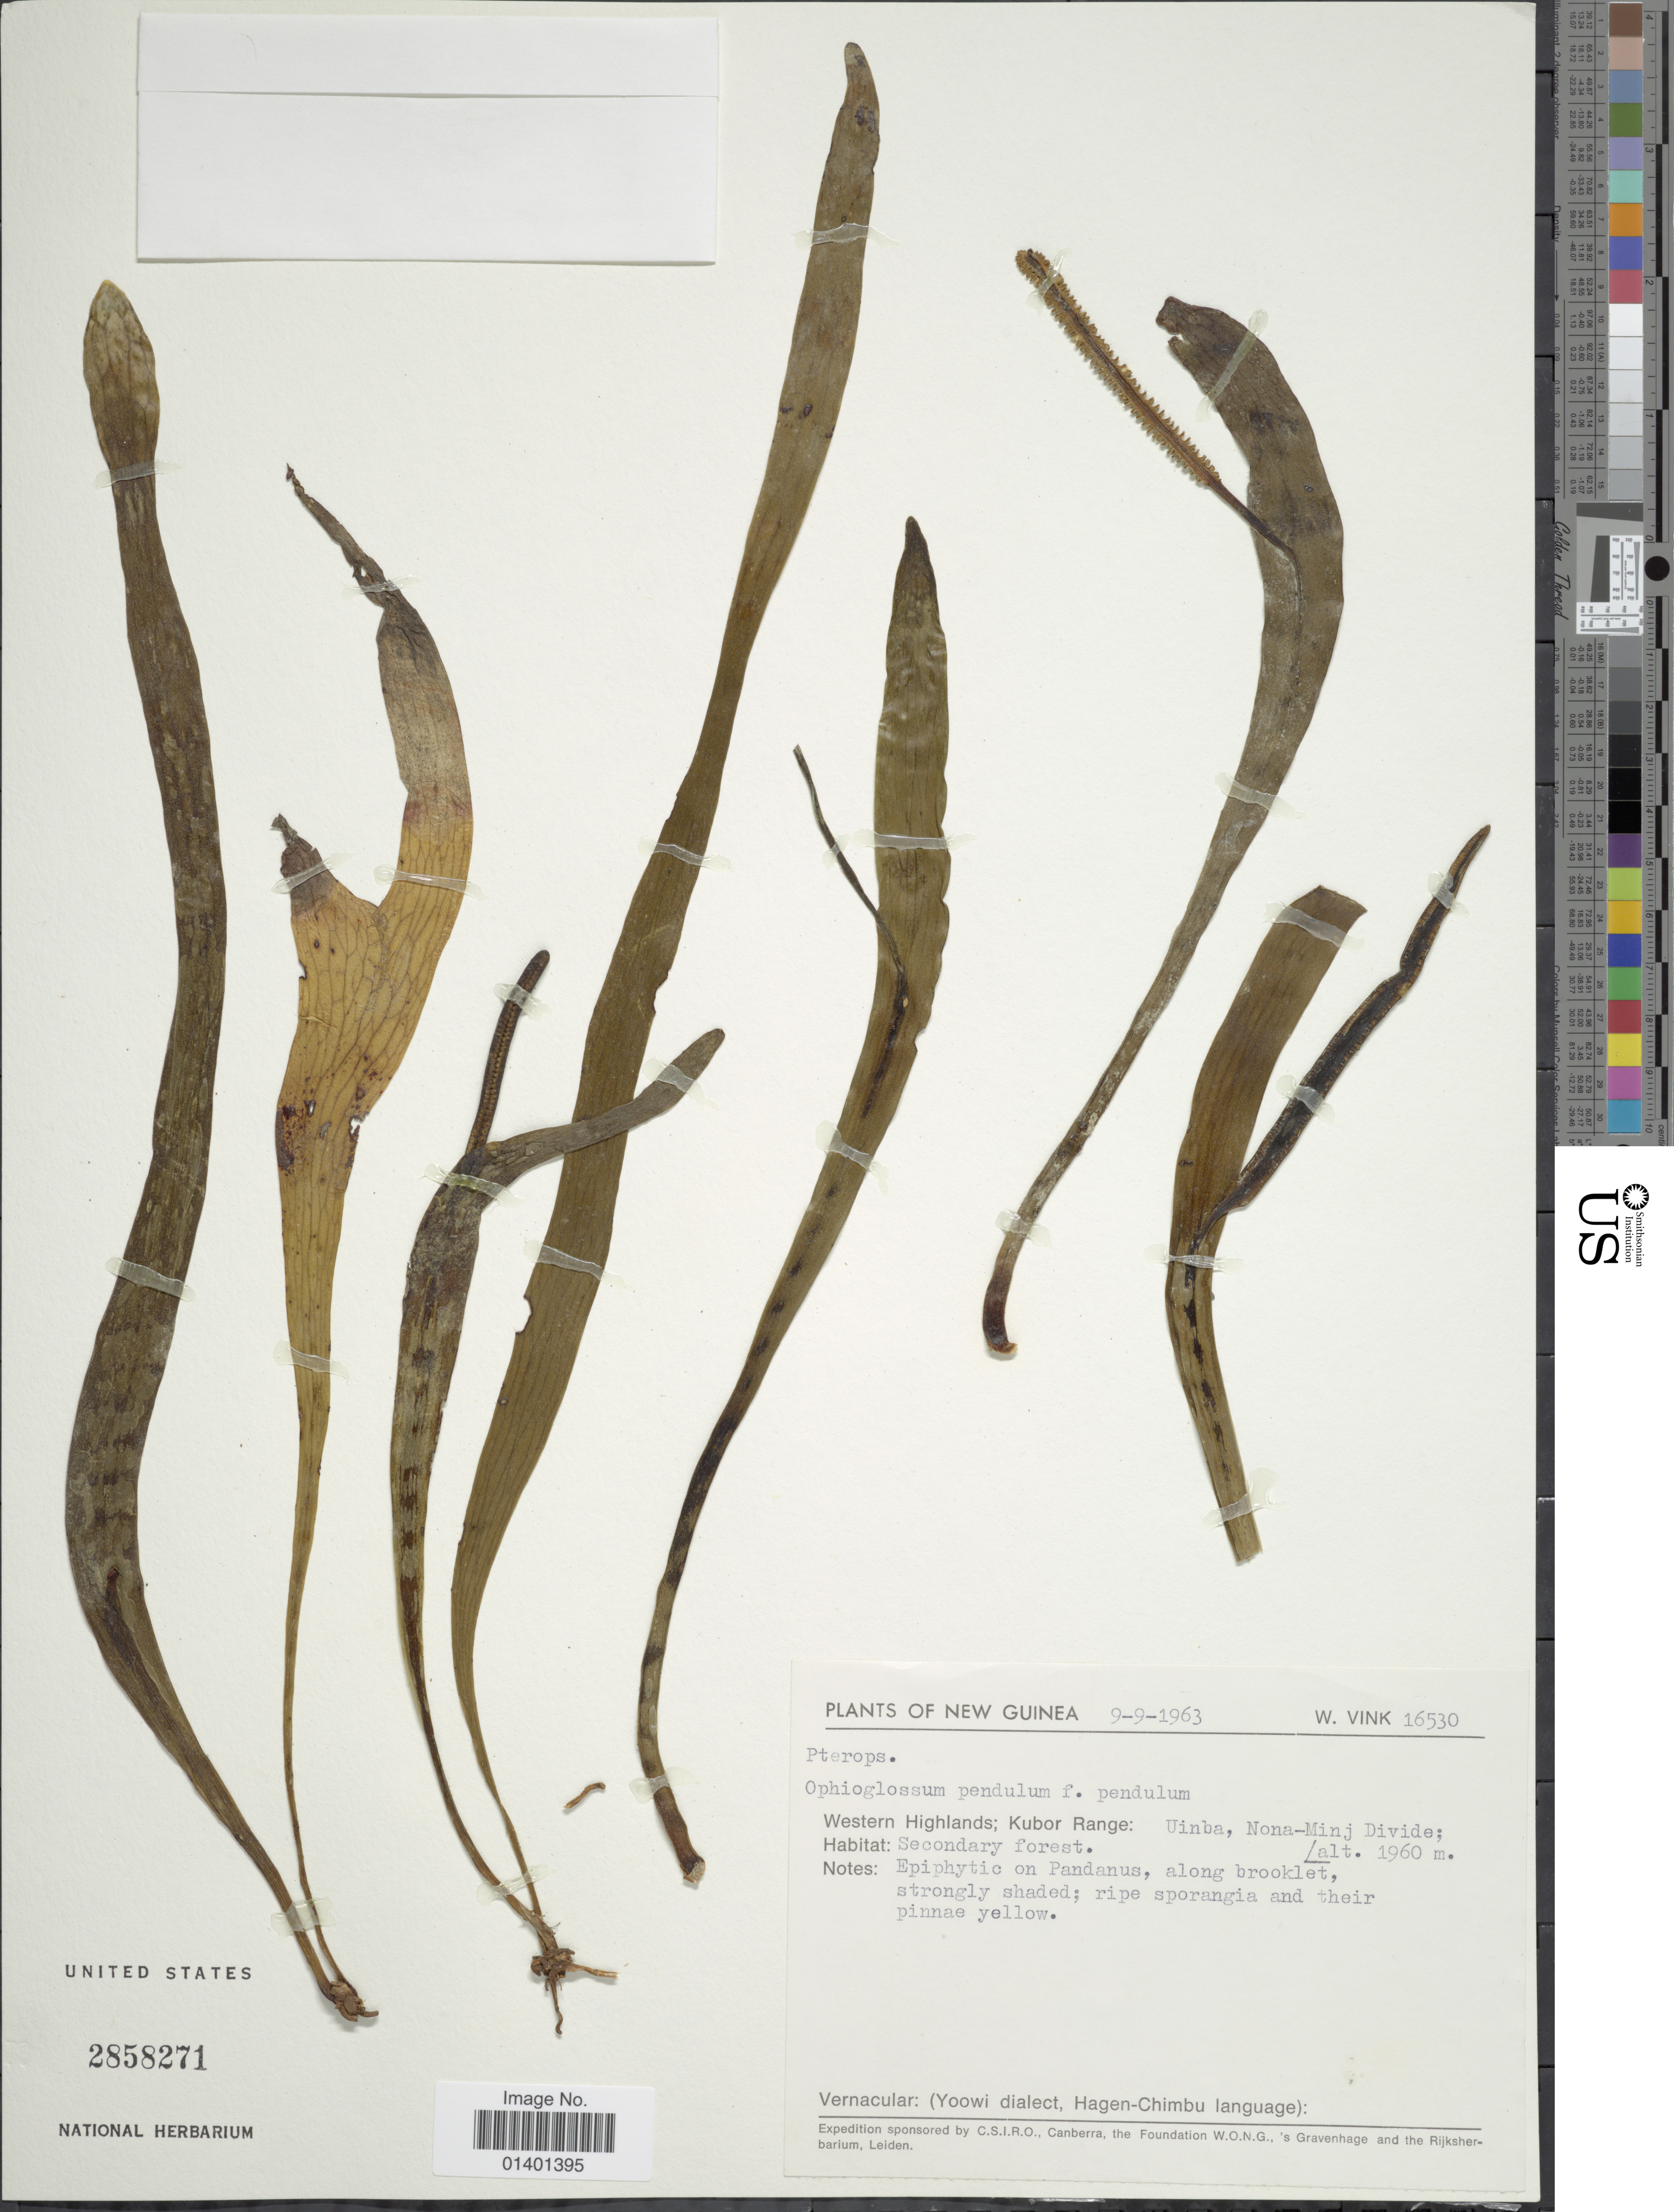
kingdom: Plantae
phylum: Tracheophyta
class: Polypodiopsida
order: Ophioglossales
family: Ophioglossaceae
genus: Ophioglossum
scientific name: Ophioglossum pendulum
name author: L.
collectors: W. Vink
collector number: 16530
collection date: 1963-09-09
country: Papua New Guinea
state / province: Western Highlands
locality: New Guinea, Kubor Range: Uinba, Nona-Minj Divide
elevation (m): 1960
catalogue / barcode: US 2858271